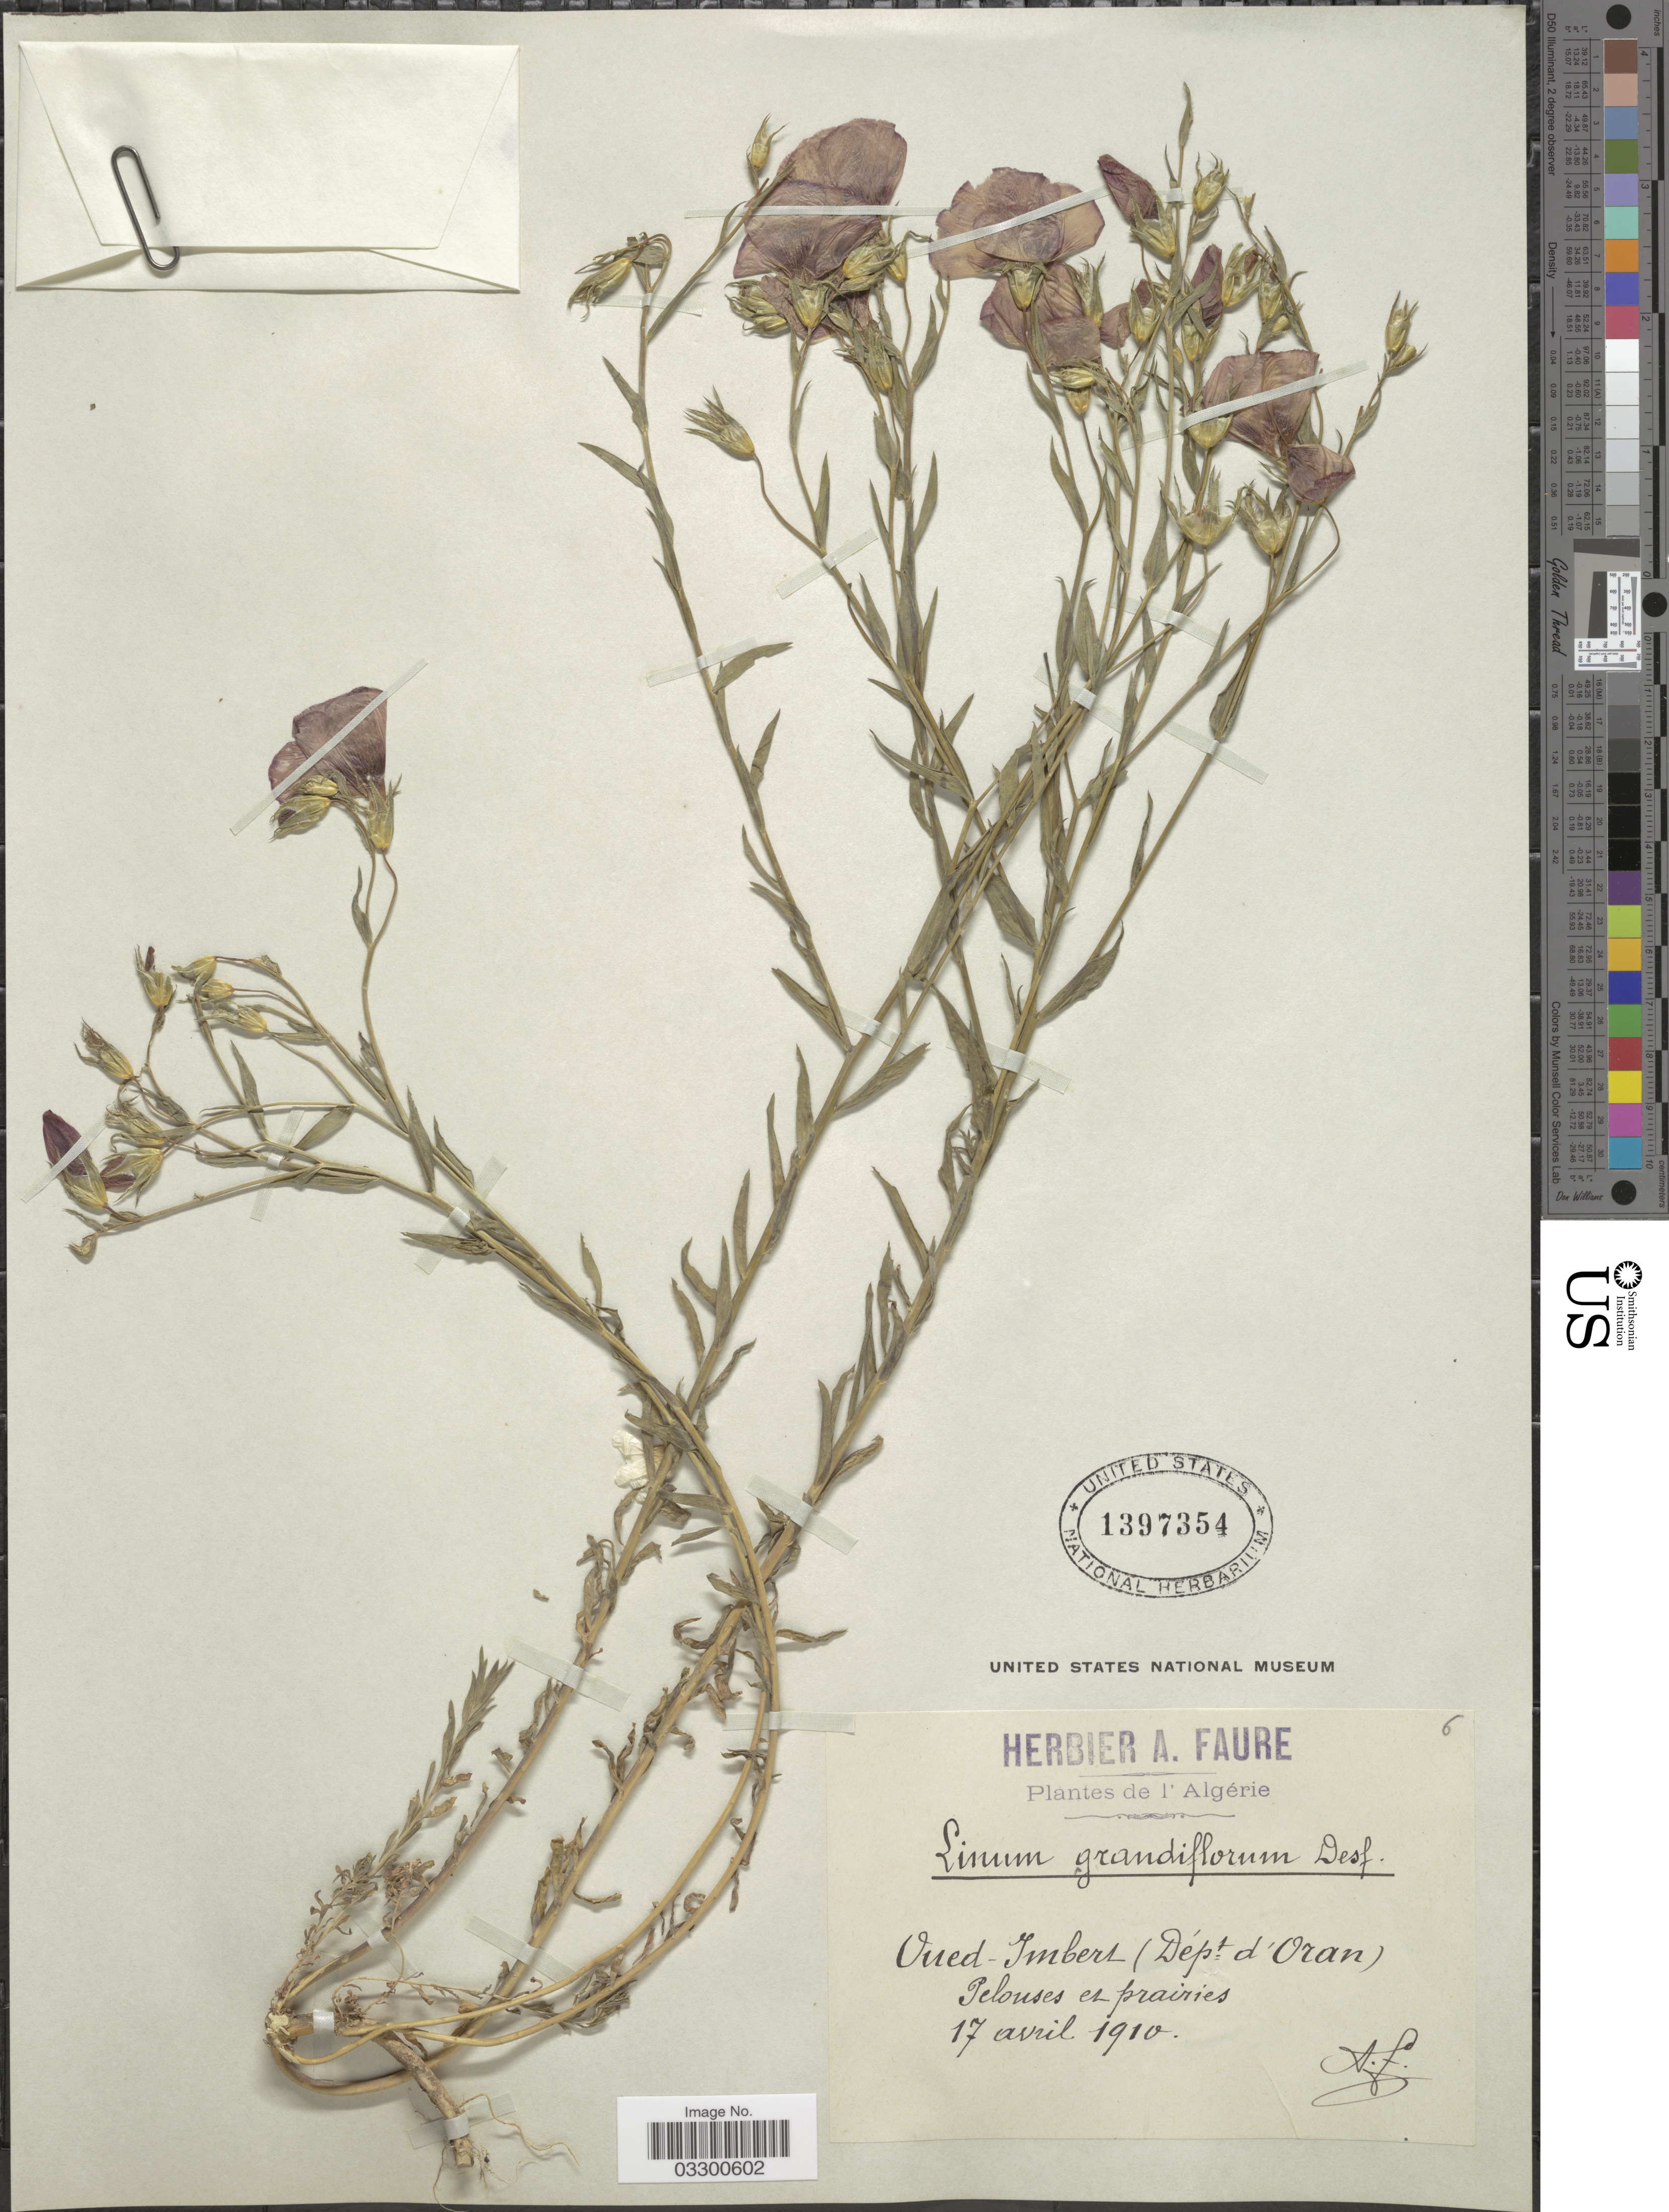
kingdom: Plantae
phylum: Tracheophyta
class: Magnoliopsida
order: Malpighiales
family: Linaceae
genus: Linum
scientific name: Linum grandiflorum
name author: Desf.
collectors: A. Faure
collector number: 6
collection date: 1910-04-17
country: Algeria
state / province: Oran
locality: Oued-Imbert (Dépt d'Oran).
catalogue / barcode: US 1397354